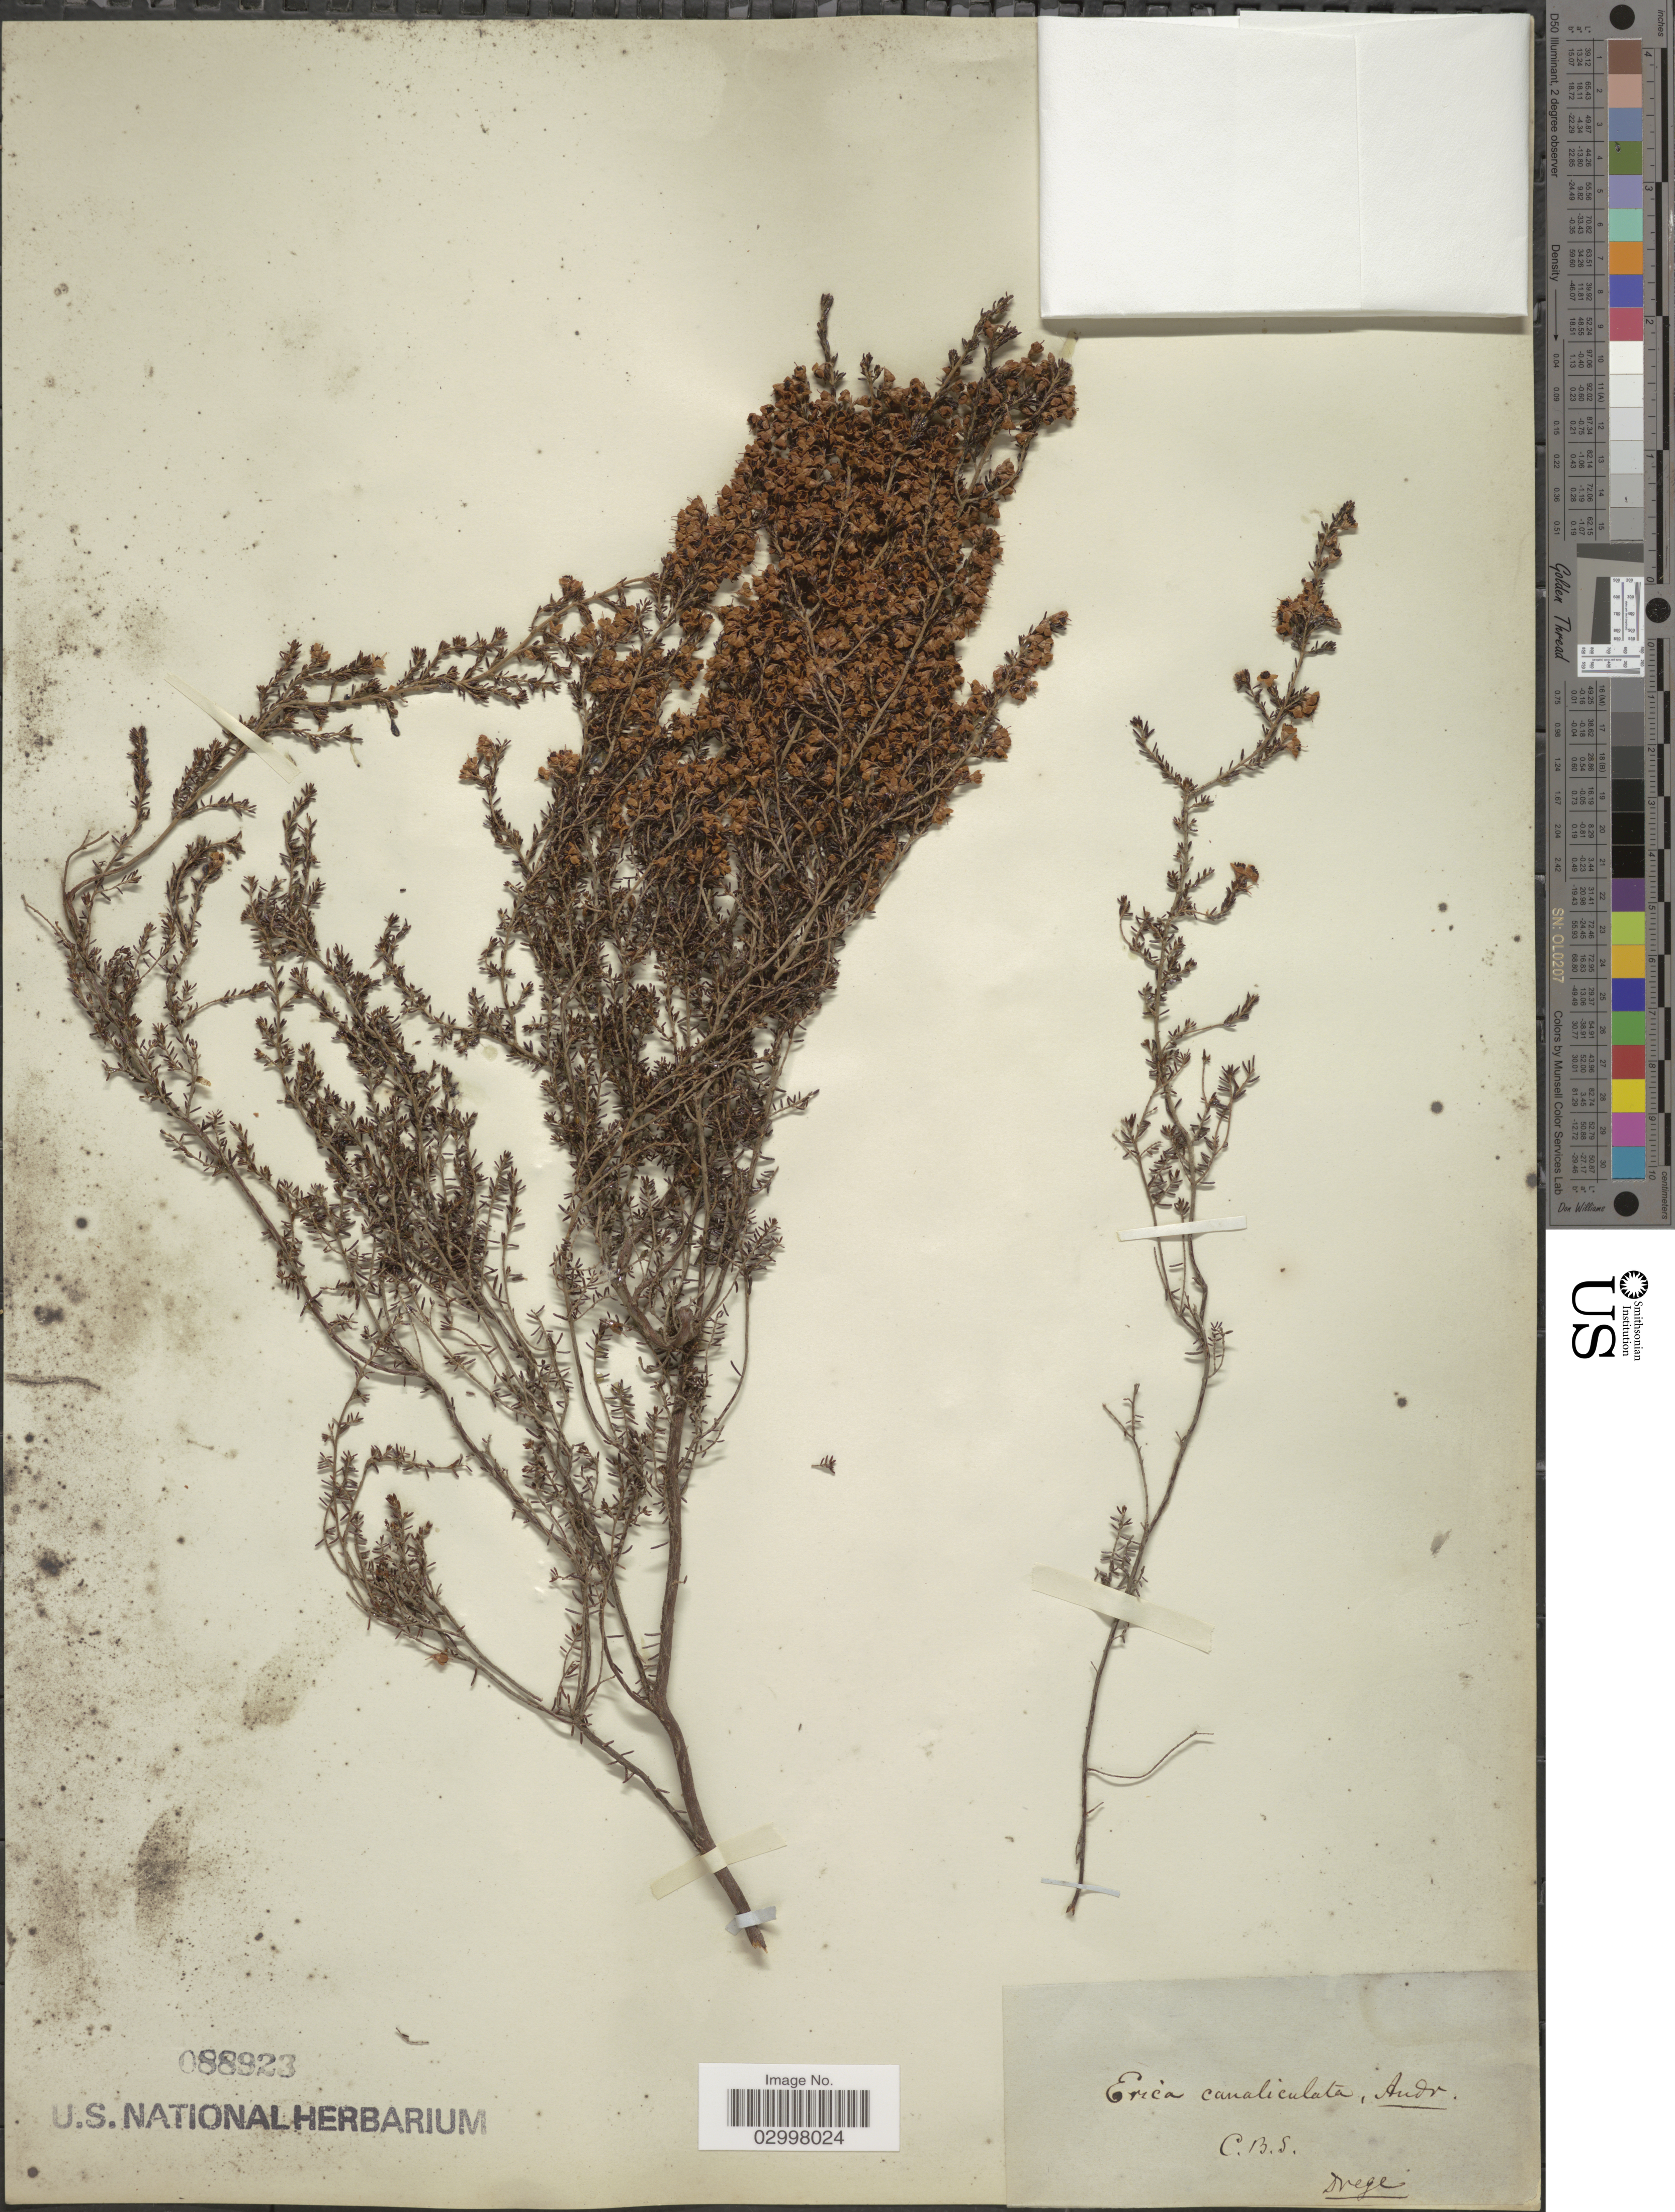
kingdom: Plantae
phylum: Tracheophyta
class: Magnoliopsida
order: Ericales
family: Ericaceae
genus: Erica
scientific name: Erica canaliculata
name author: Andrews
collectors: Drege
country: South Africa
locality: C.B.S. [=Caput Bona Spei, Cape of Good Hope]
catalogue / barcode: US 88923